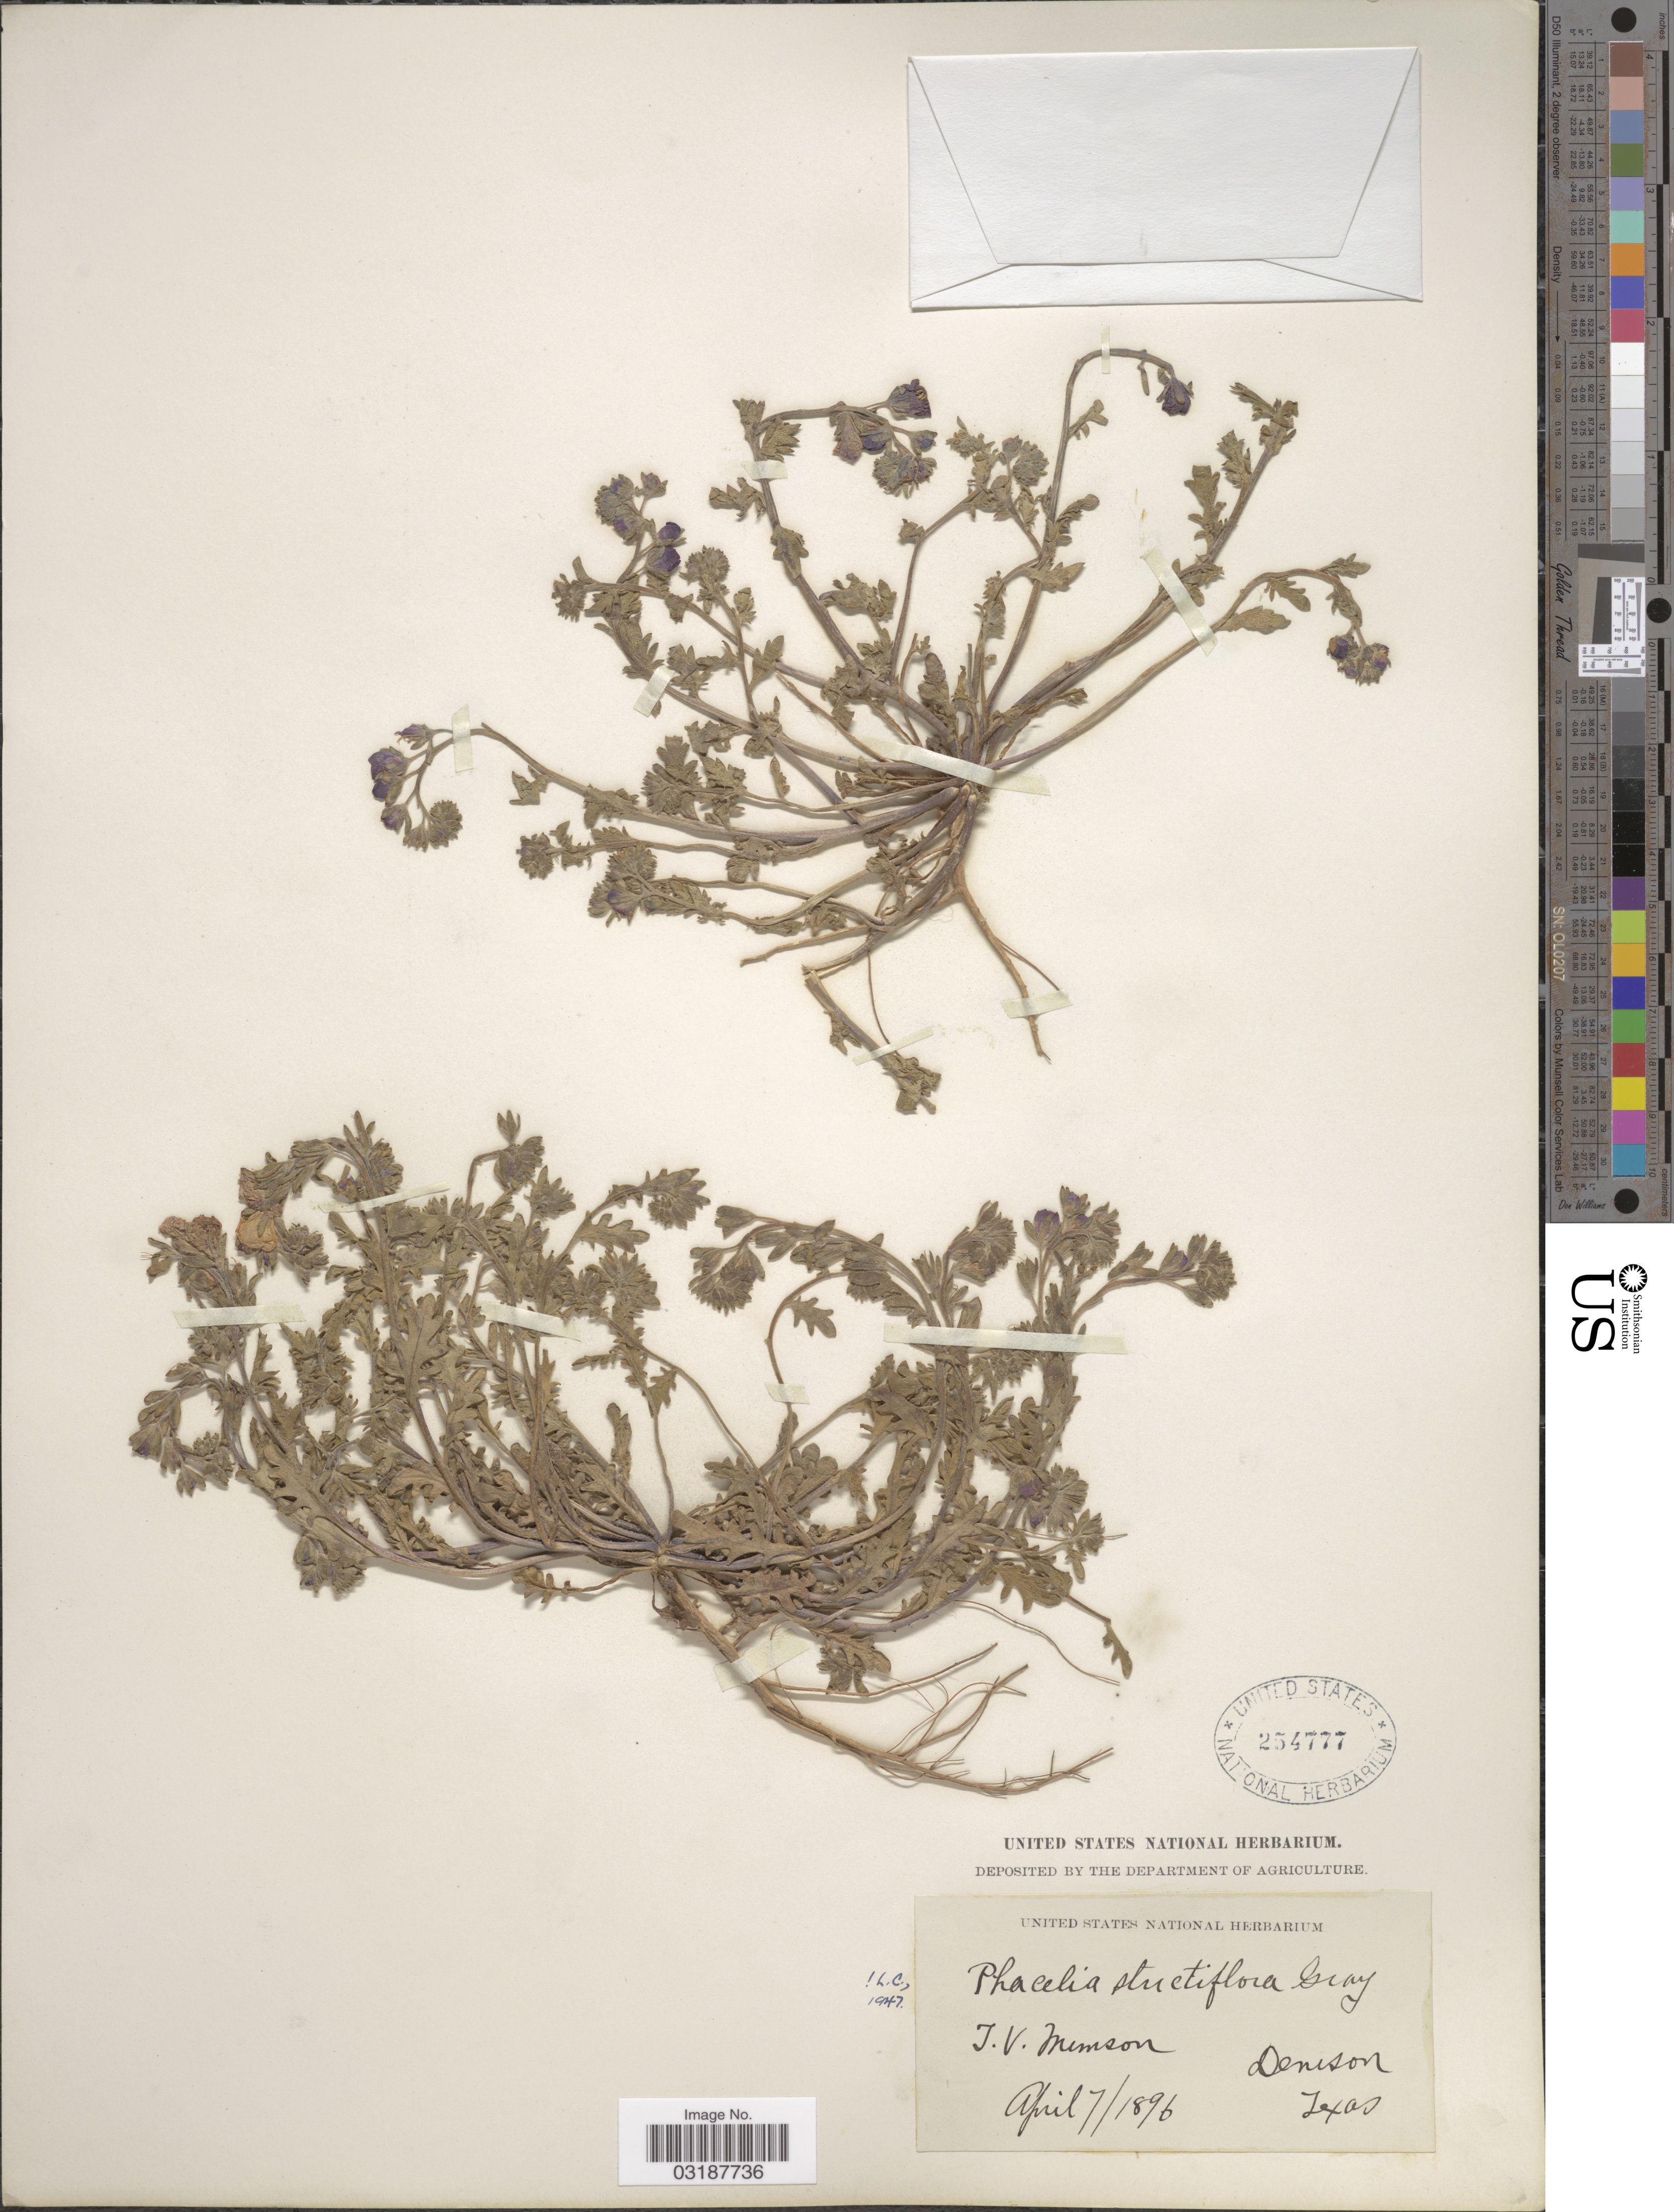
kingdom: Plantae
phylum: Tracheophyta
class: Magnoliopsida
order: Boraginales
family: Hydrophyllaceae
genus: Phacelia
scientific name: Phacelia strictiflora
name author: (Engelm. & A. Gray) A. Gray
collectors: T. V. Munson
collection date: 1896-04-07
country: United States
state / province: Texas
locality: Denison.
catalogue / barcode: US 254777